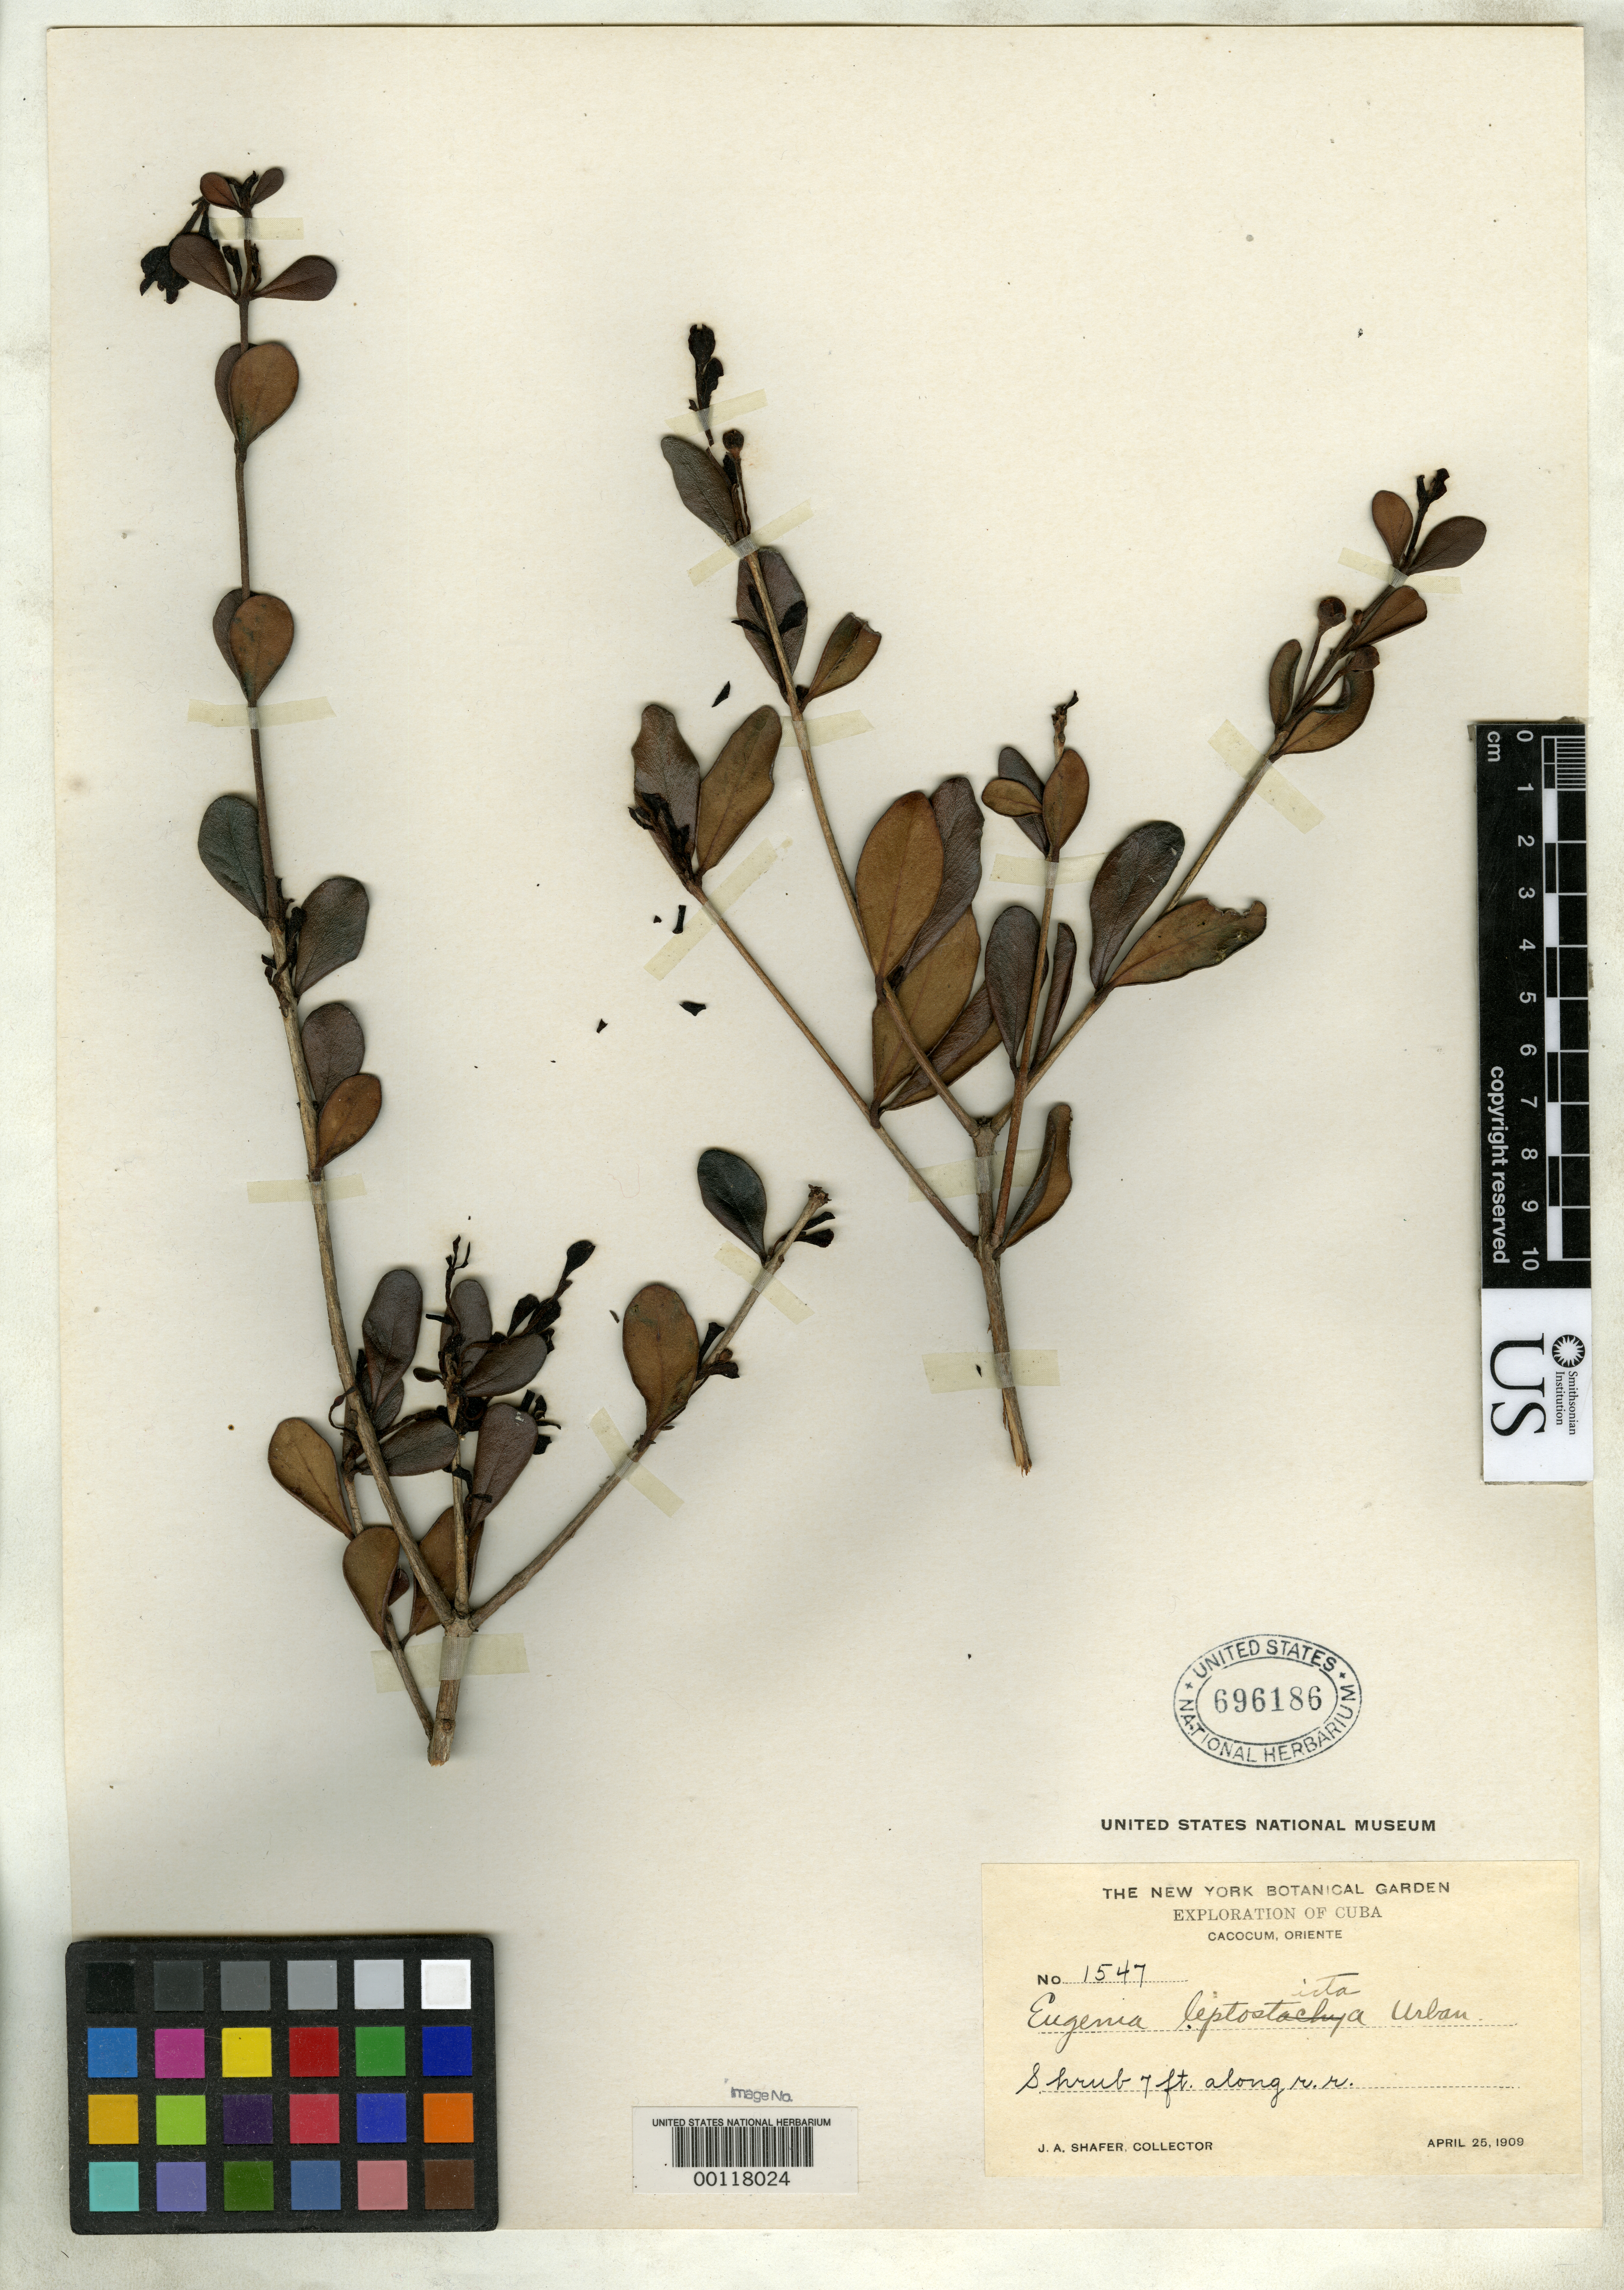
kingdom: Plantae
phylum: Tracheophyta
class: Magnoliopsida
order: Myrtales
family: Myrtaceae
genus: Eugenia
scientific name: Eugenia leptosticta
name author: Urb.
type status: Isotype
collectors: J. A. Shafer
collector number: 1547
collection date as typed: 25 Apr 1909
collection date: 1909-04-25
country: Cuba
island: Greater Antilles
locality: Near Cacocum.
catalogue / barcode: US 696186